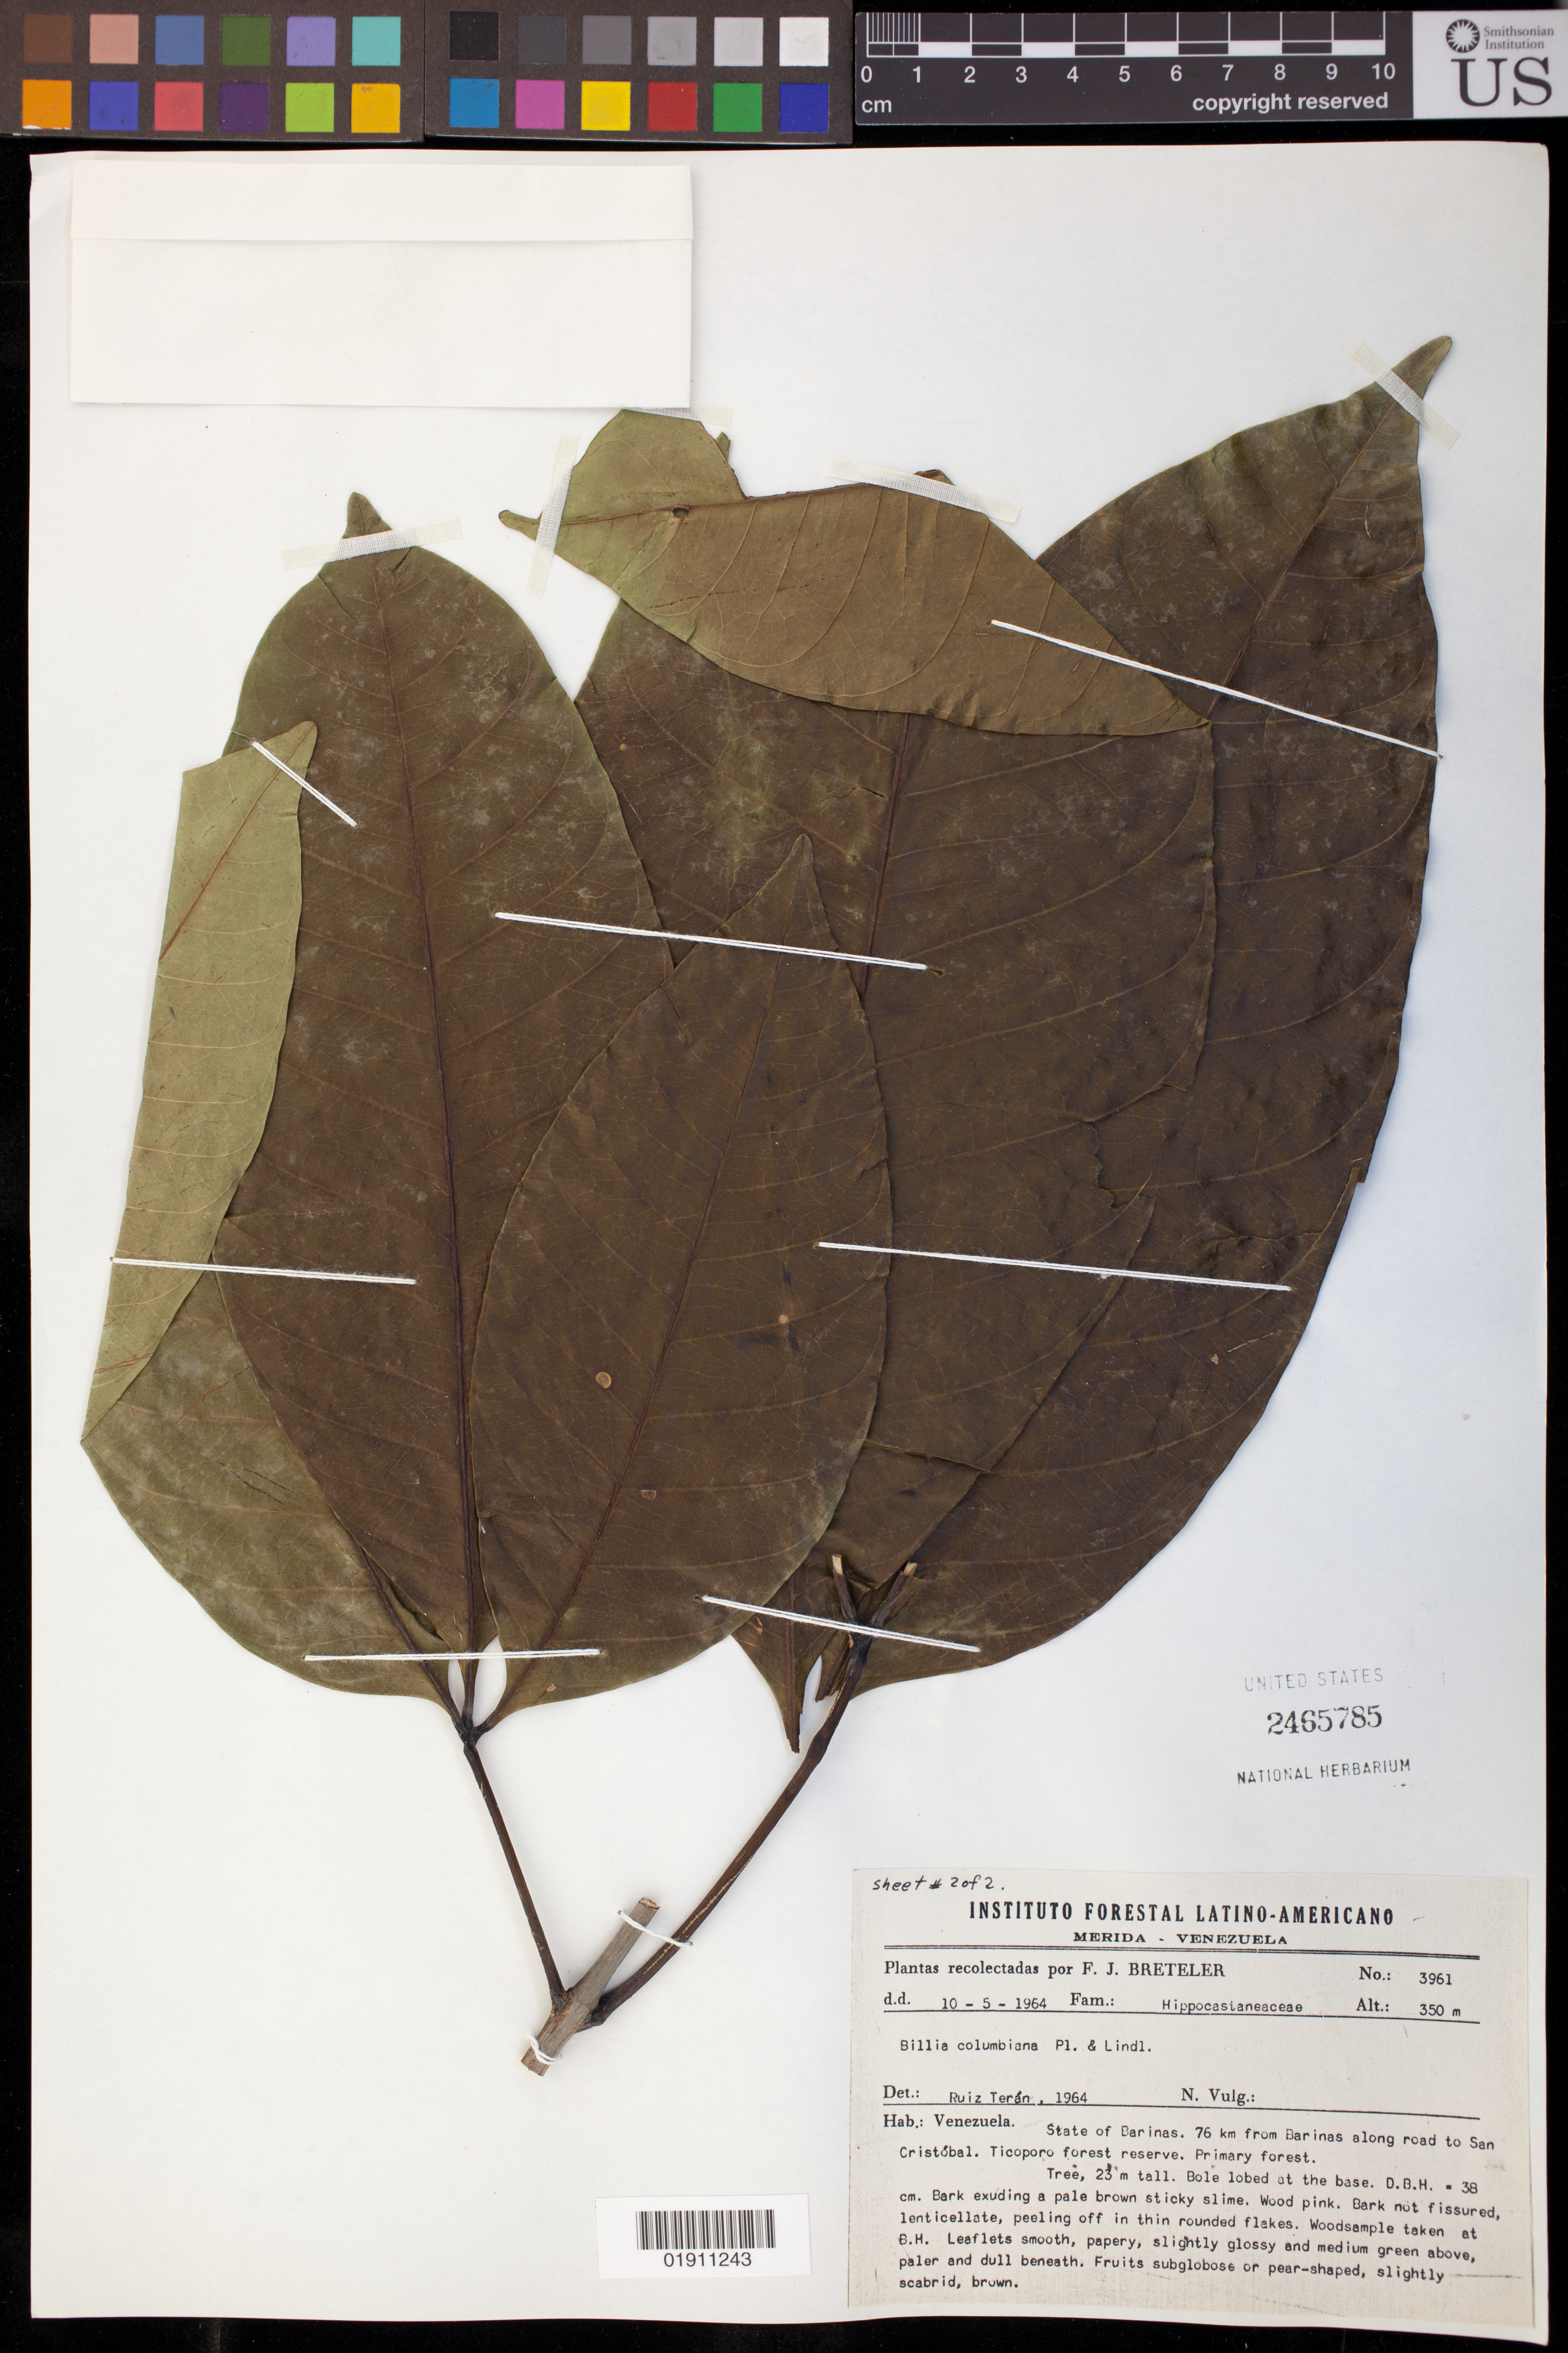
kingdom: Plantae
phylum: Tracheophyta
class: Magnoliopsida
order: Sapindales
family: Sapindaceae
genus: Billia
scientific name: Billia rosea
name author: (Planch. & Linden) C. Ulloa & P.M. Jørg.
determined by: Acevedo-Rodríguez, P., (BOT), Smithsonian Institution - National Museum of Natural History (UNITED STATES)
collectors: F. J. Breteler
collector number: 3961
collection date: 1964-10-05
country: Venezuela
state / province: Barinas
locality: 76 km from Barinas along road to San Cristobal. Ticoporo forest reserve.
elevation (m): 350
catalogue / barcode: US 2465785